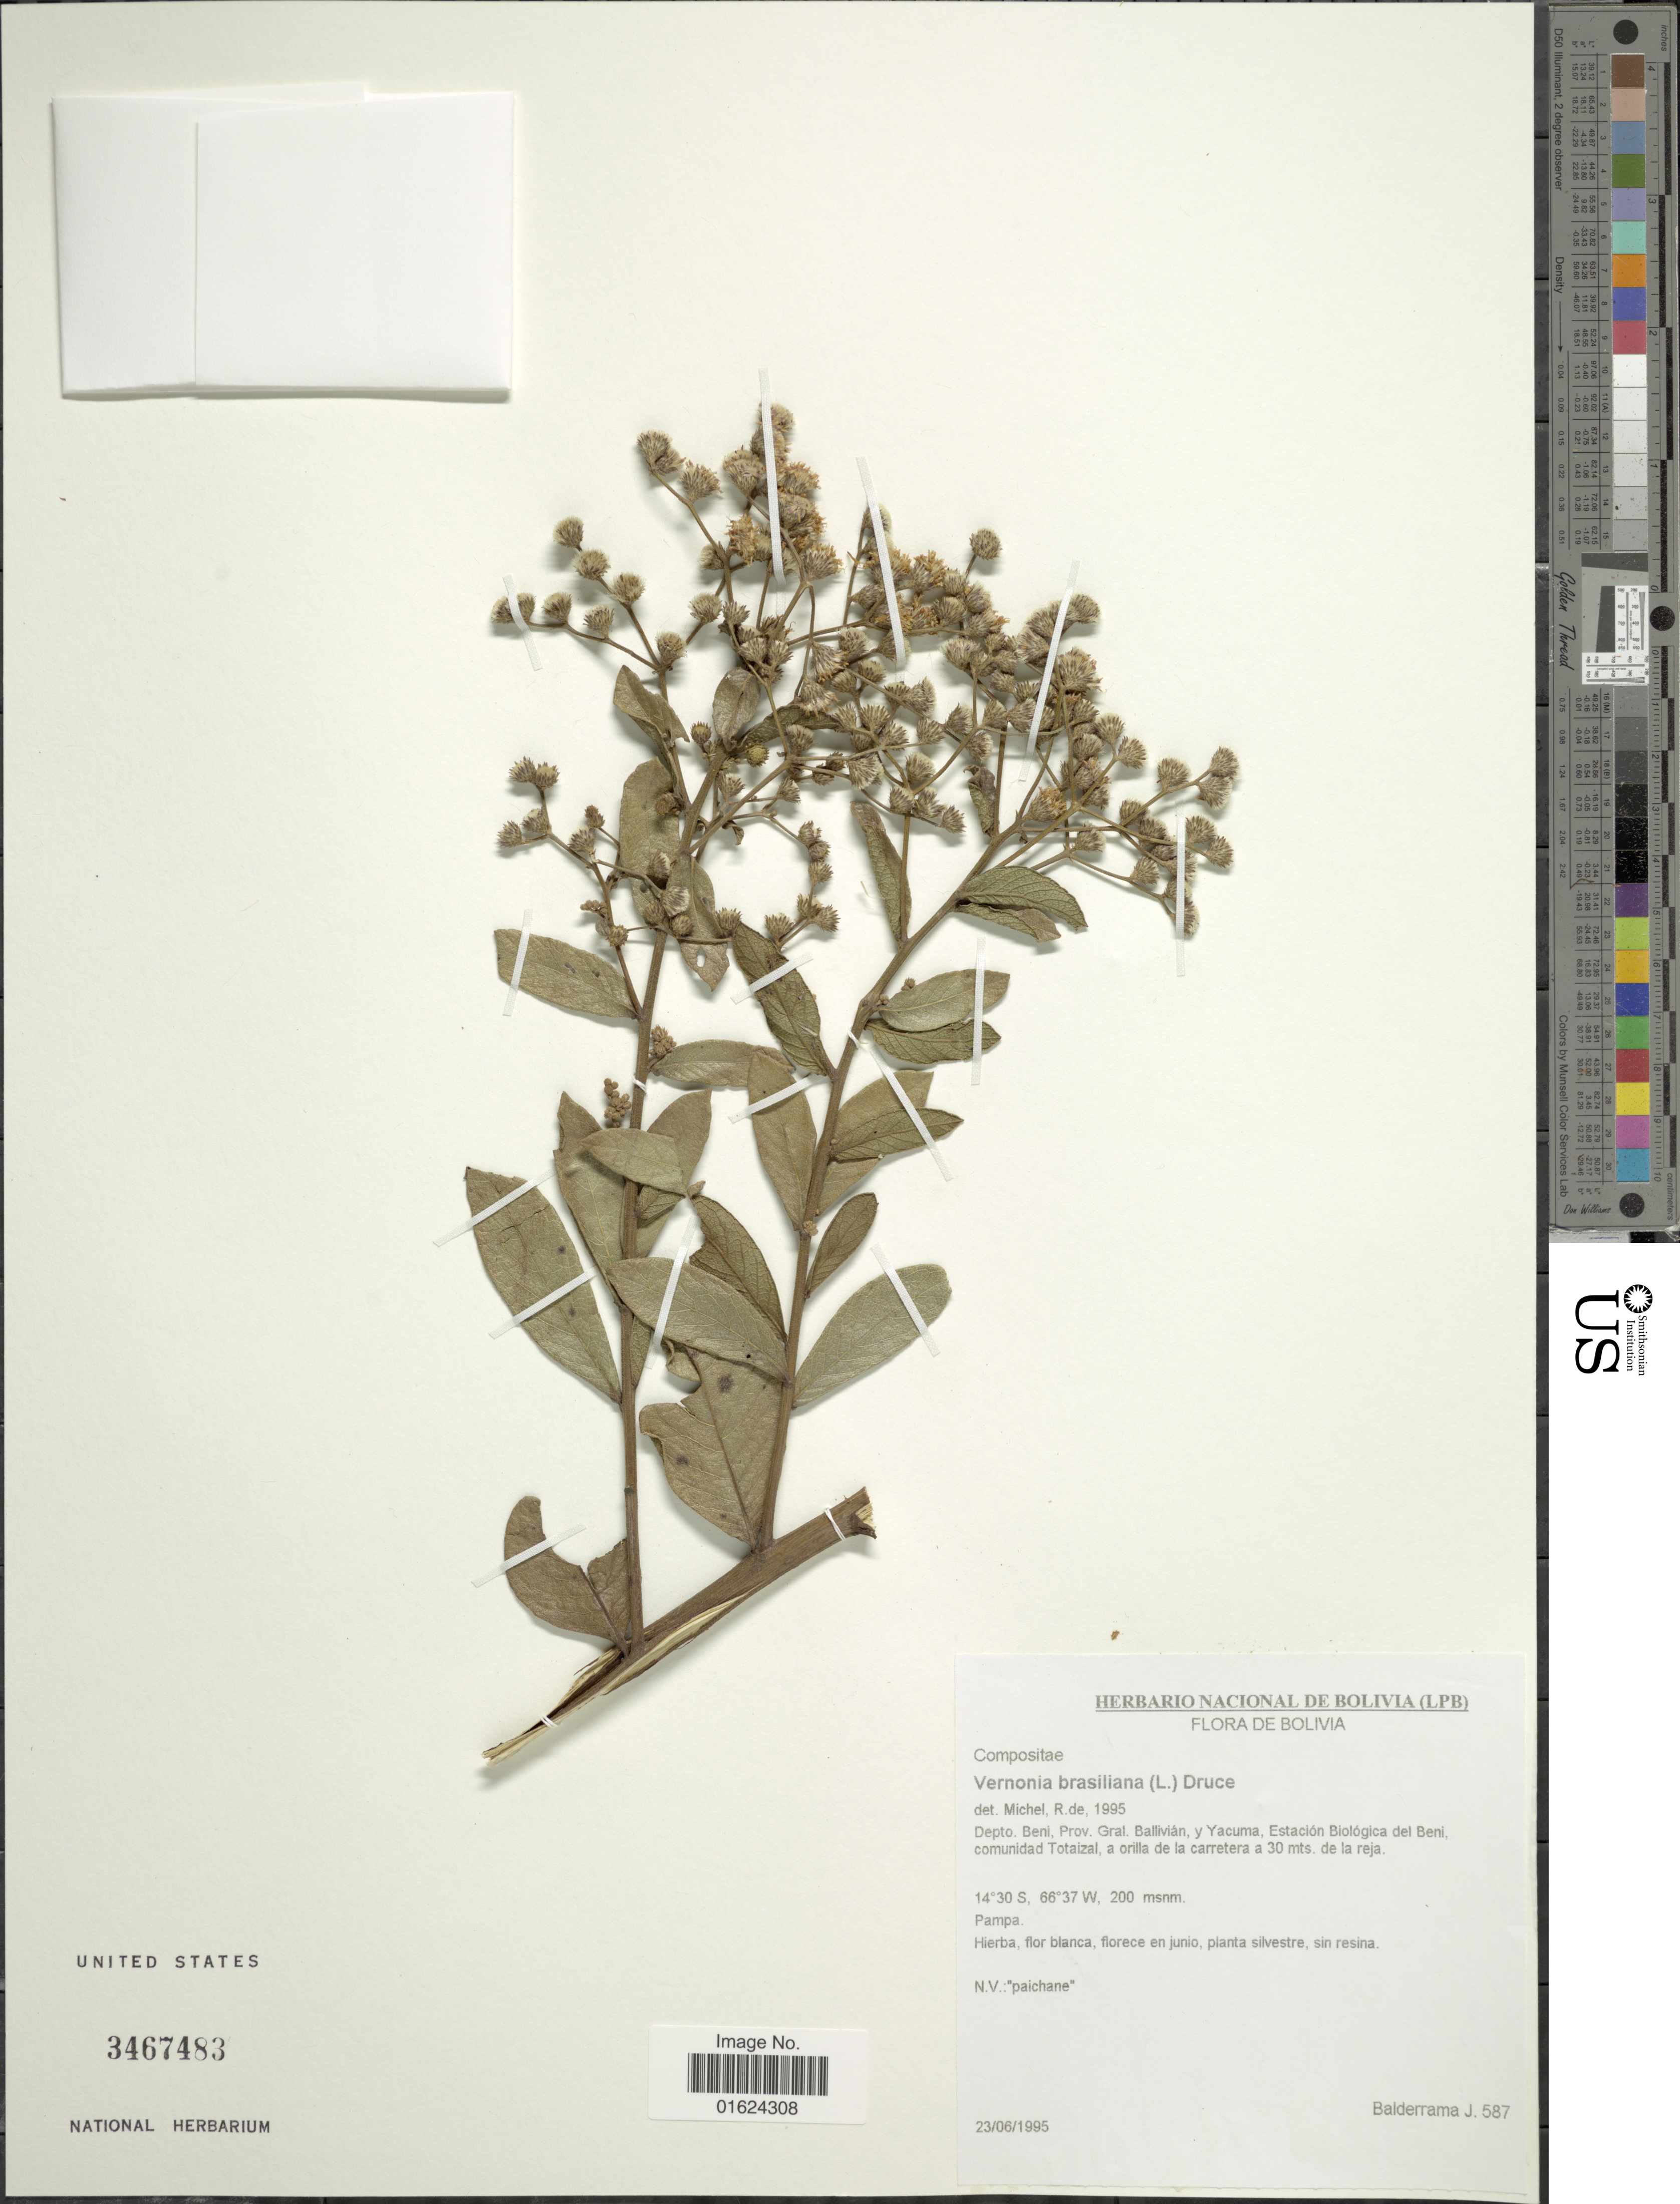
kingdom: Plantae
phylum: Tracheophyta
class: Magnoliopsida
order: Asterales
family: Asteraceae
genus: Vernonia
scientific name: Vernonia brasiliana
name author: (L.) Druce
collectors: J. Balderrama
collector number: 587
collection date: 1995-06-23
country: Bolivia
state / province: Beni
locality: Depto. Beni, Prov. Gral. Ballivian, y Yacuma, Estacion Bilogica del Beni comunidad Totaizal, a orilla de la carretera a 30 mts. de la reja.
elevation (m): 200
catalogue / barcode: US 3467483